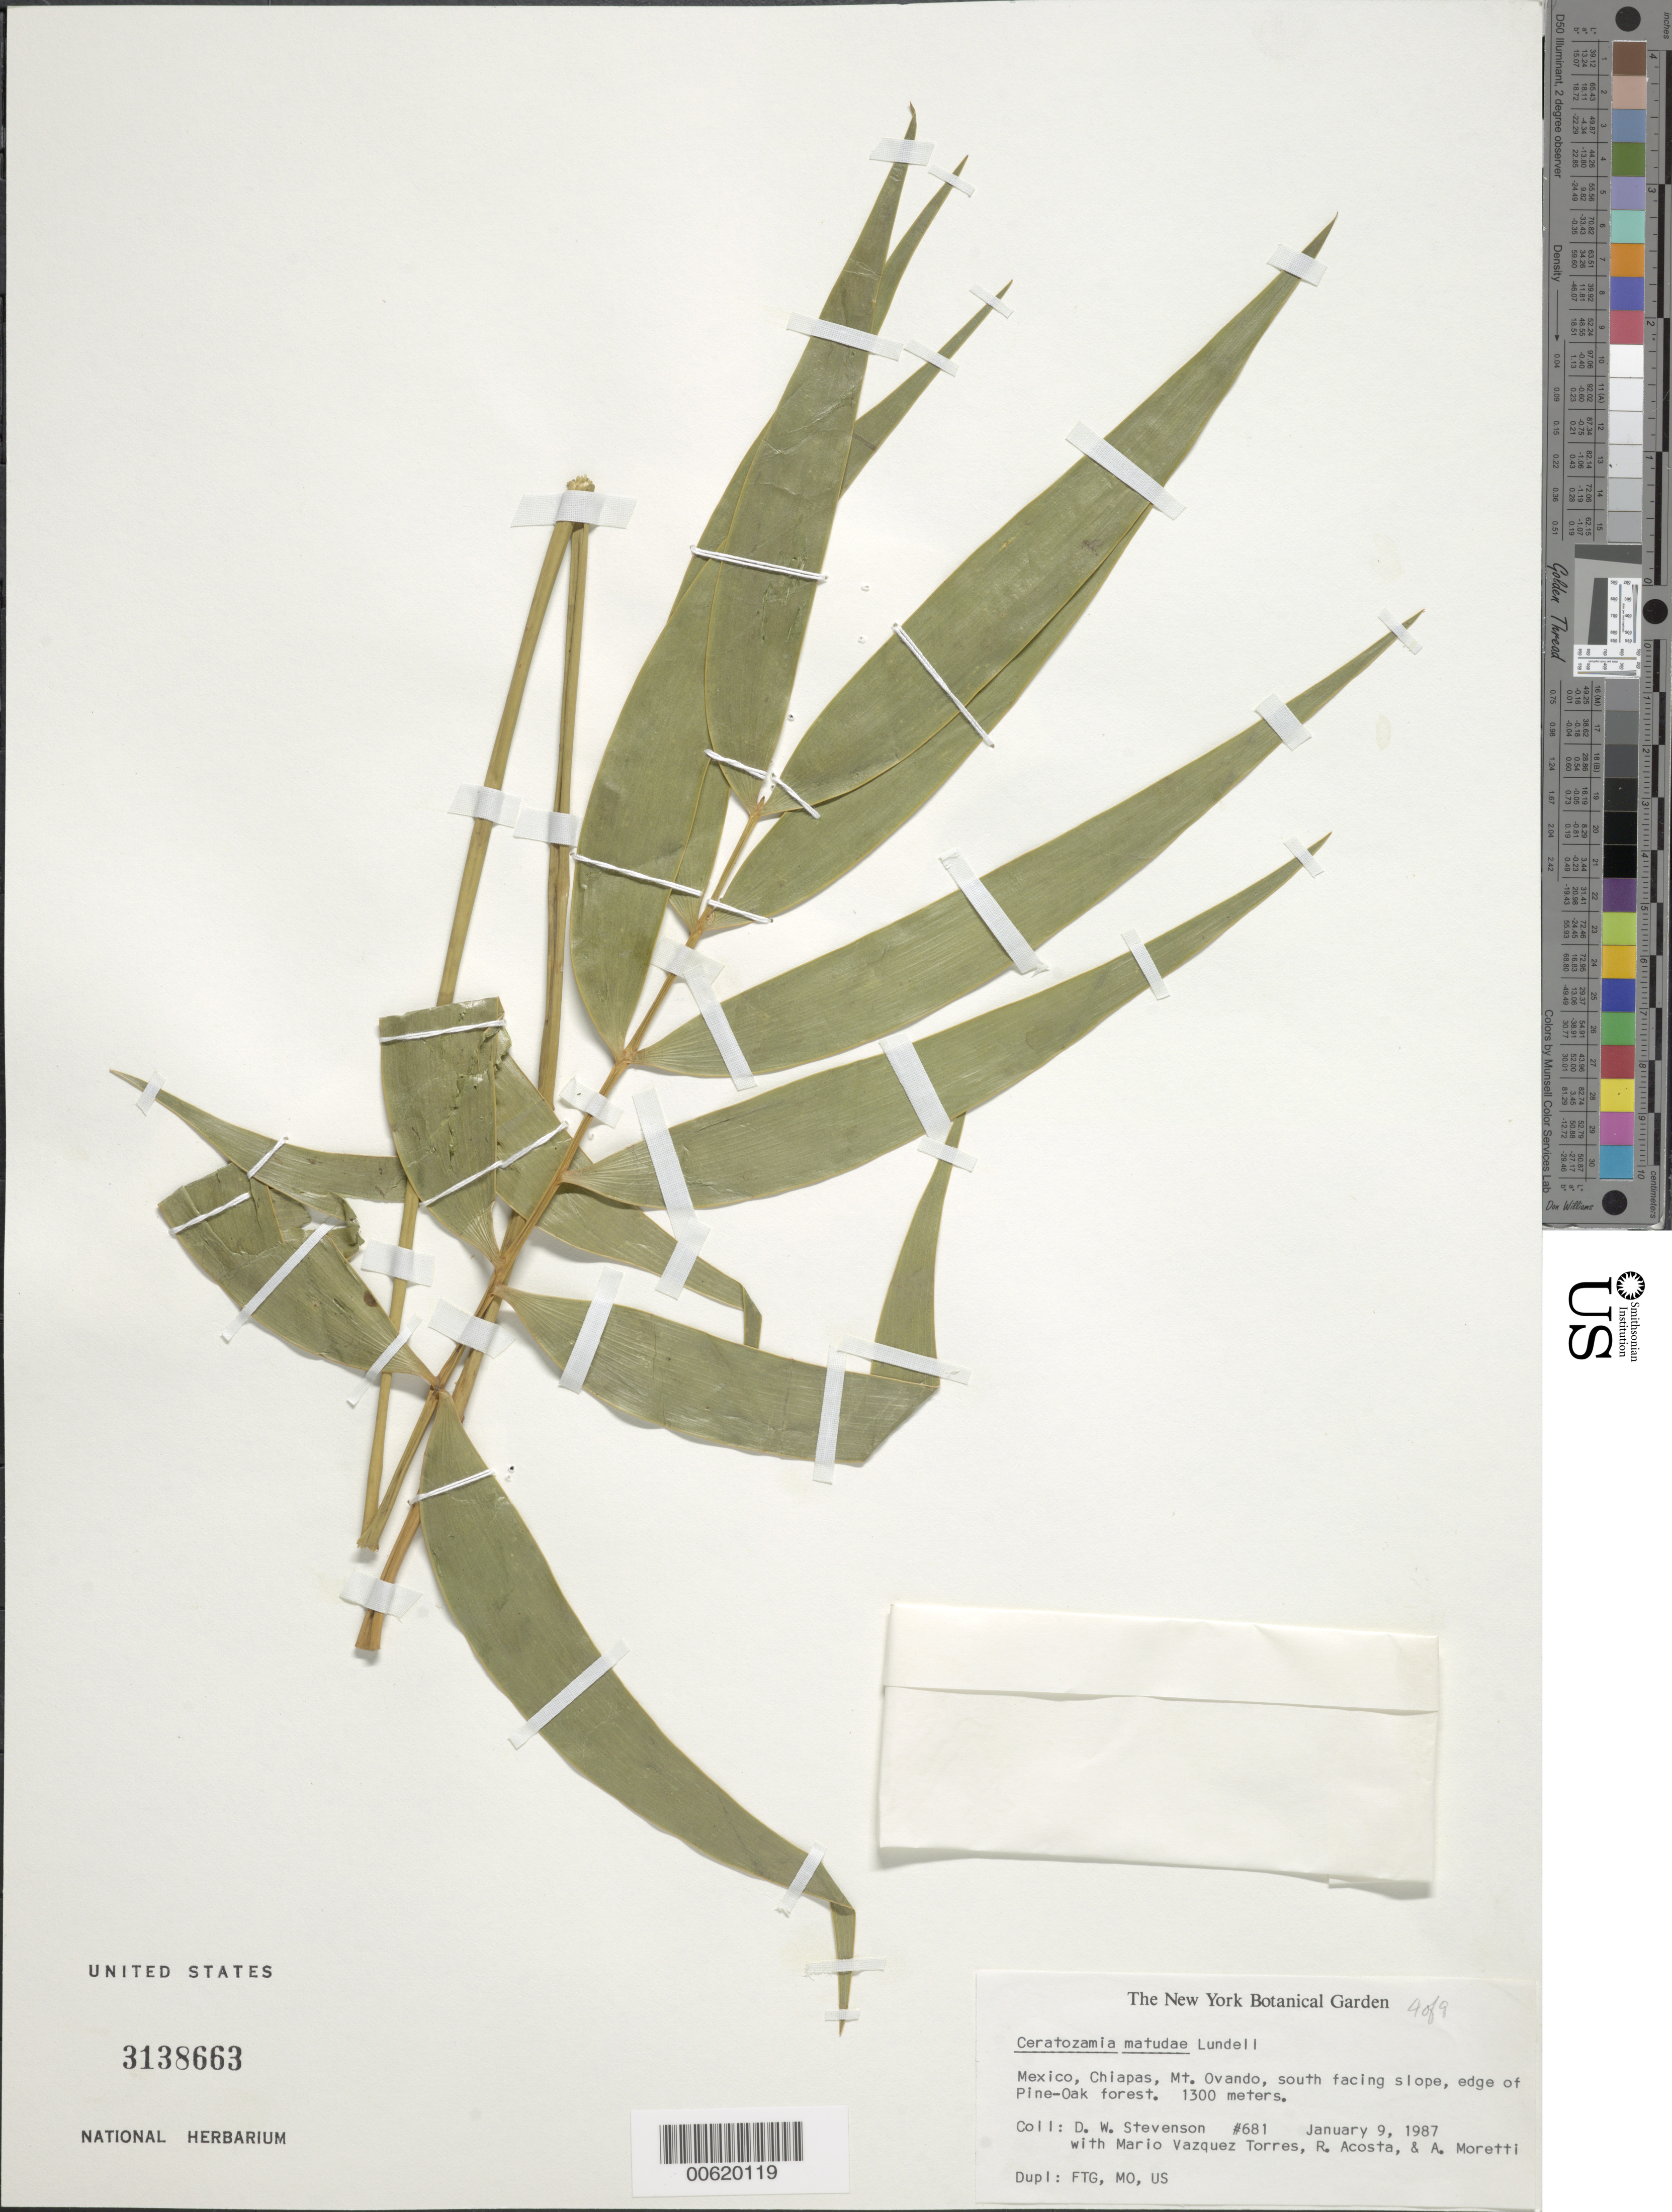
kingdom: Plantae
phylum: Tracheophyta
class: Cycadopsida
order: Cycadales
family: Zamiaceae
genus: Ceratozamia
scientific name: Ceratozamia matudai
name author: Lundell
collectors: D. W. Stevenson, M. Torres, R. Acosta & A. Moretti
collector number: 681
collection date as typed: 09 Jan 1987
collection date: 1987-01-09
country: Mexico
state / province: Chiapas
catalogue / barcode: US 3138663